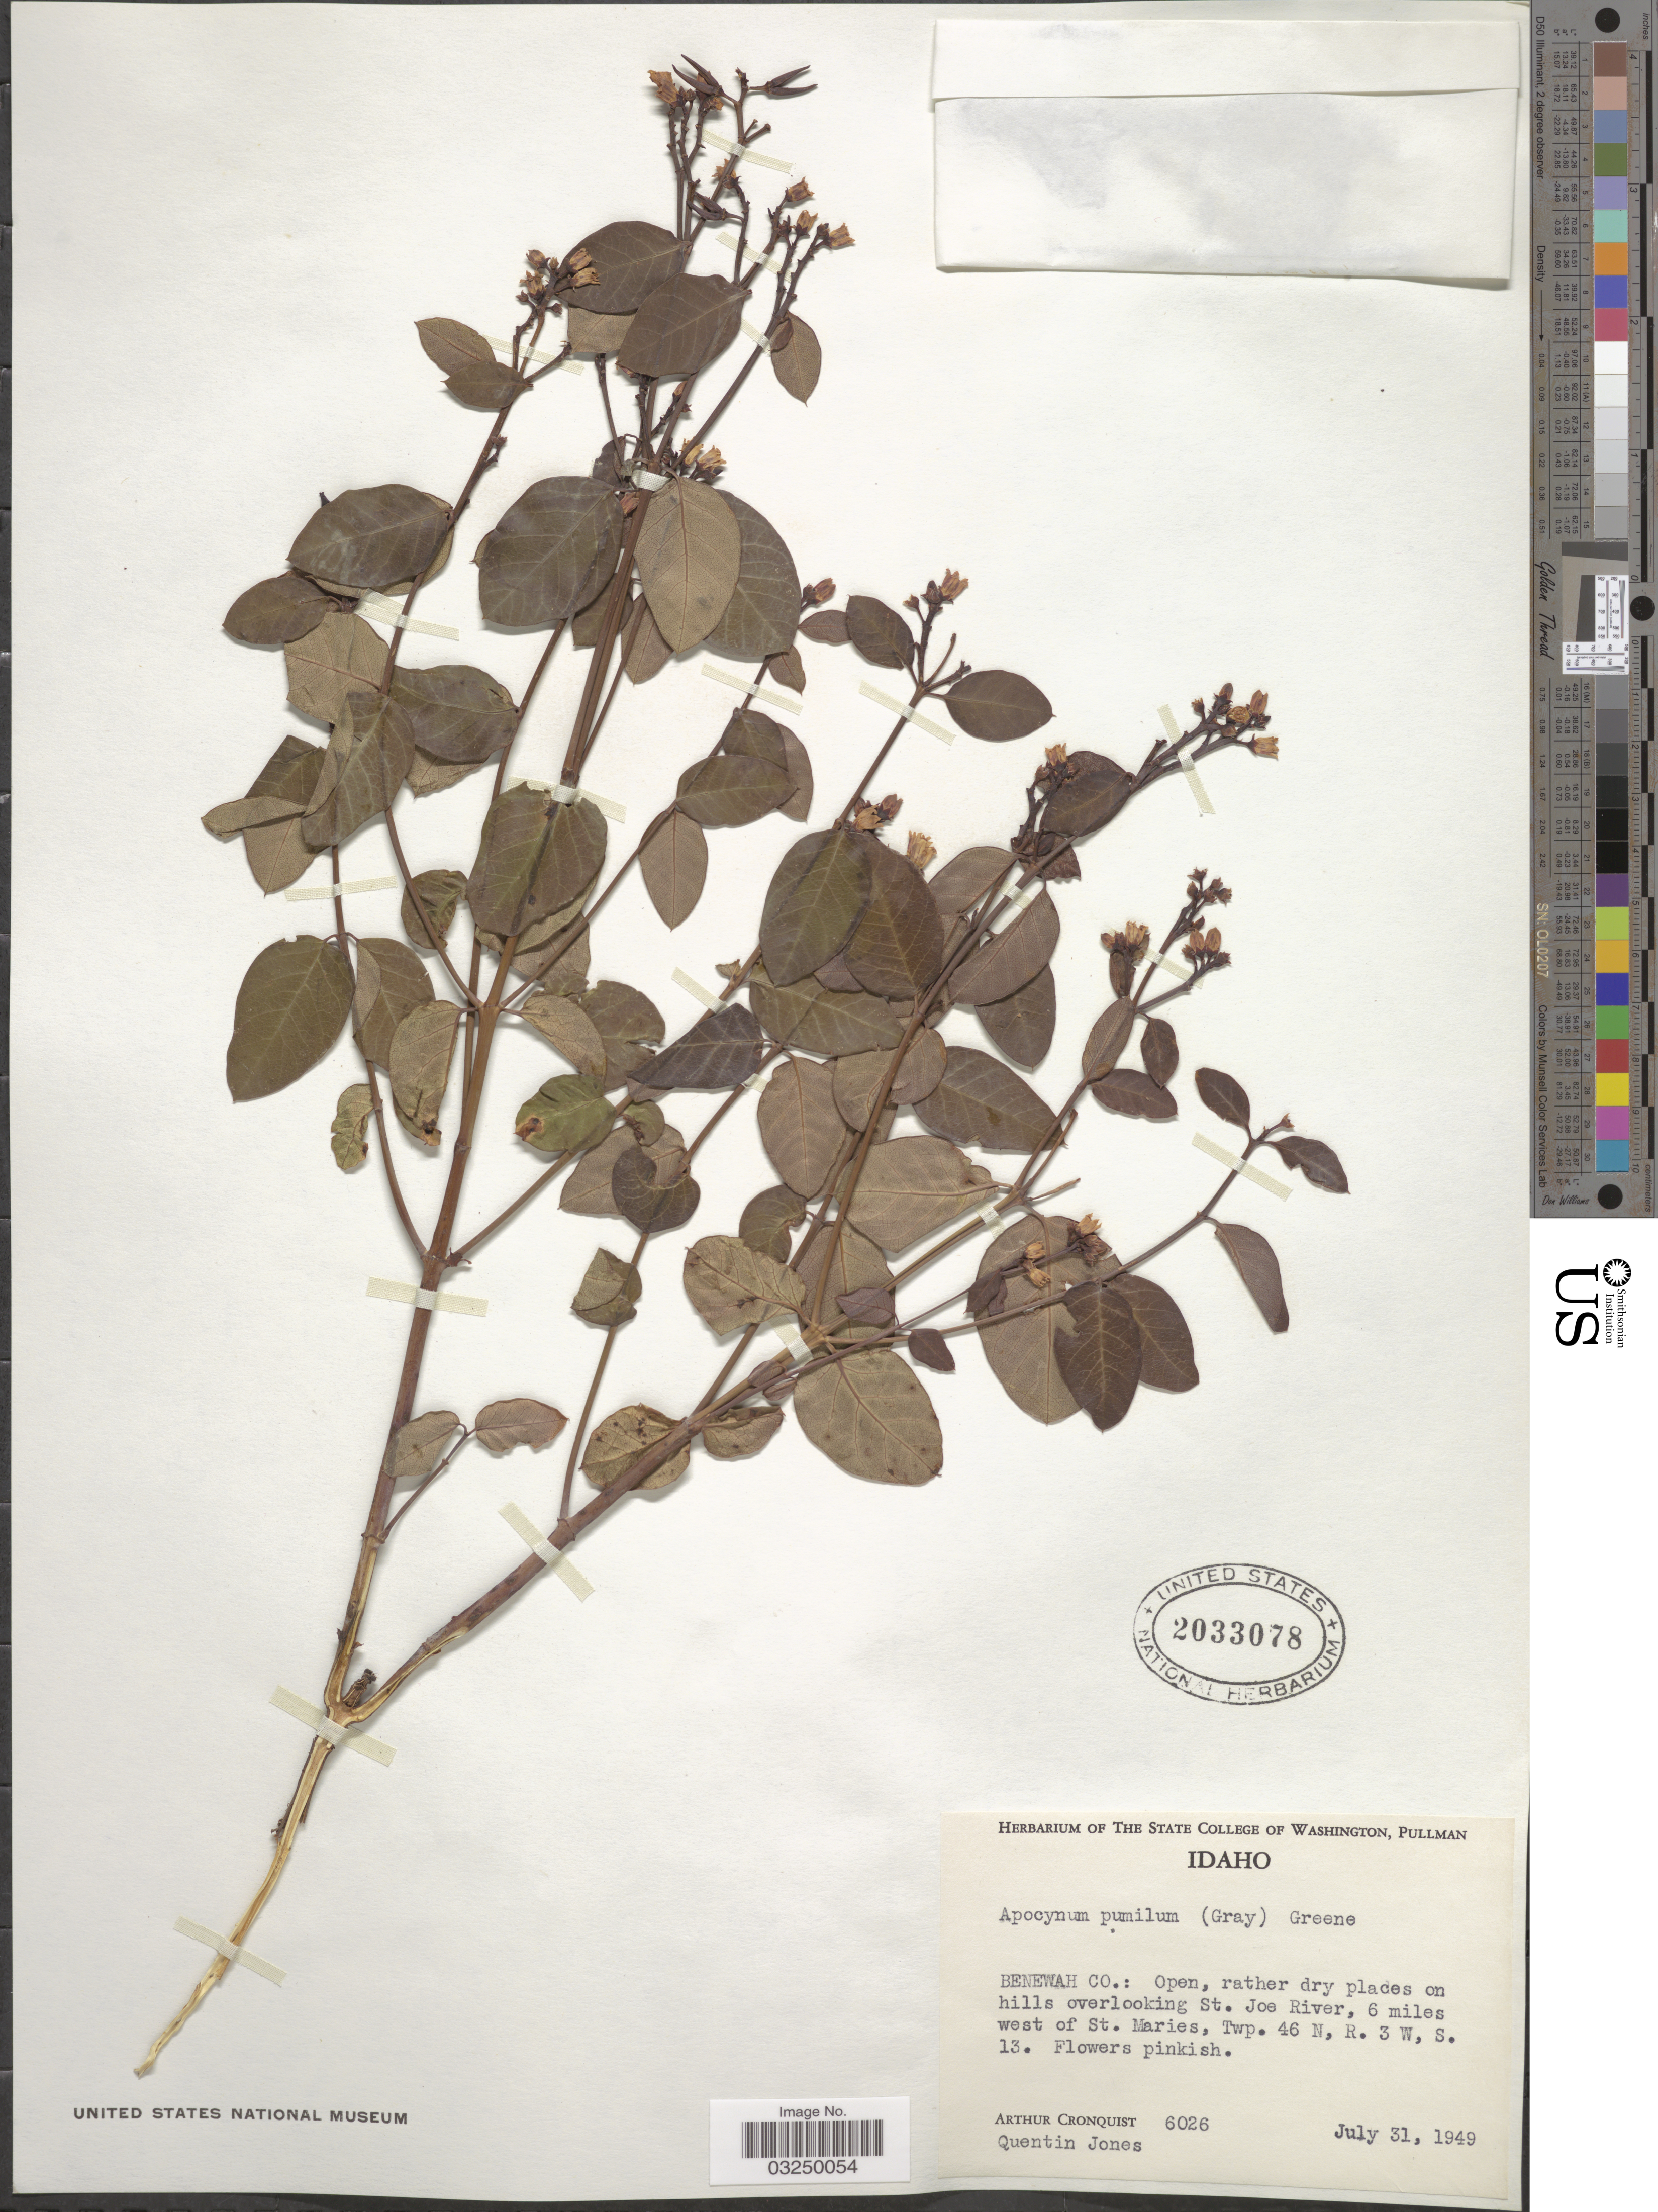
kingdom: Plantae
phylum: Tracheophyta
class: Magnoliopsida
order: Gentianales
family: Apocynaceae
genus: Apocynum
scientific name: Apocynum pumilum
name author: (A. Gray) Greene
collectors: A. J. Cronquist & Q. Jones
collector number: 6026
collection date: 1949-07-31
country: United States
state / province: Idaho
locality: Benewah Co.: Open, rather dry places on hills overlooking St. Joe River, 6 miles west of St. Maries, Twp. 46 N, R. 3 W., S. 13.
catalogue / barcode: US 2033078